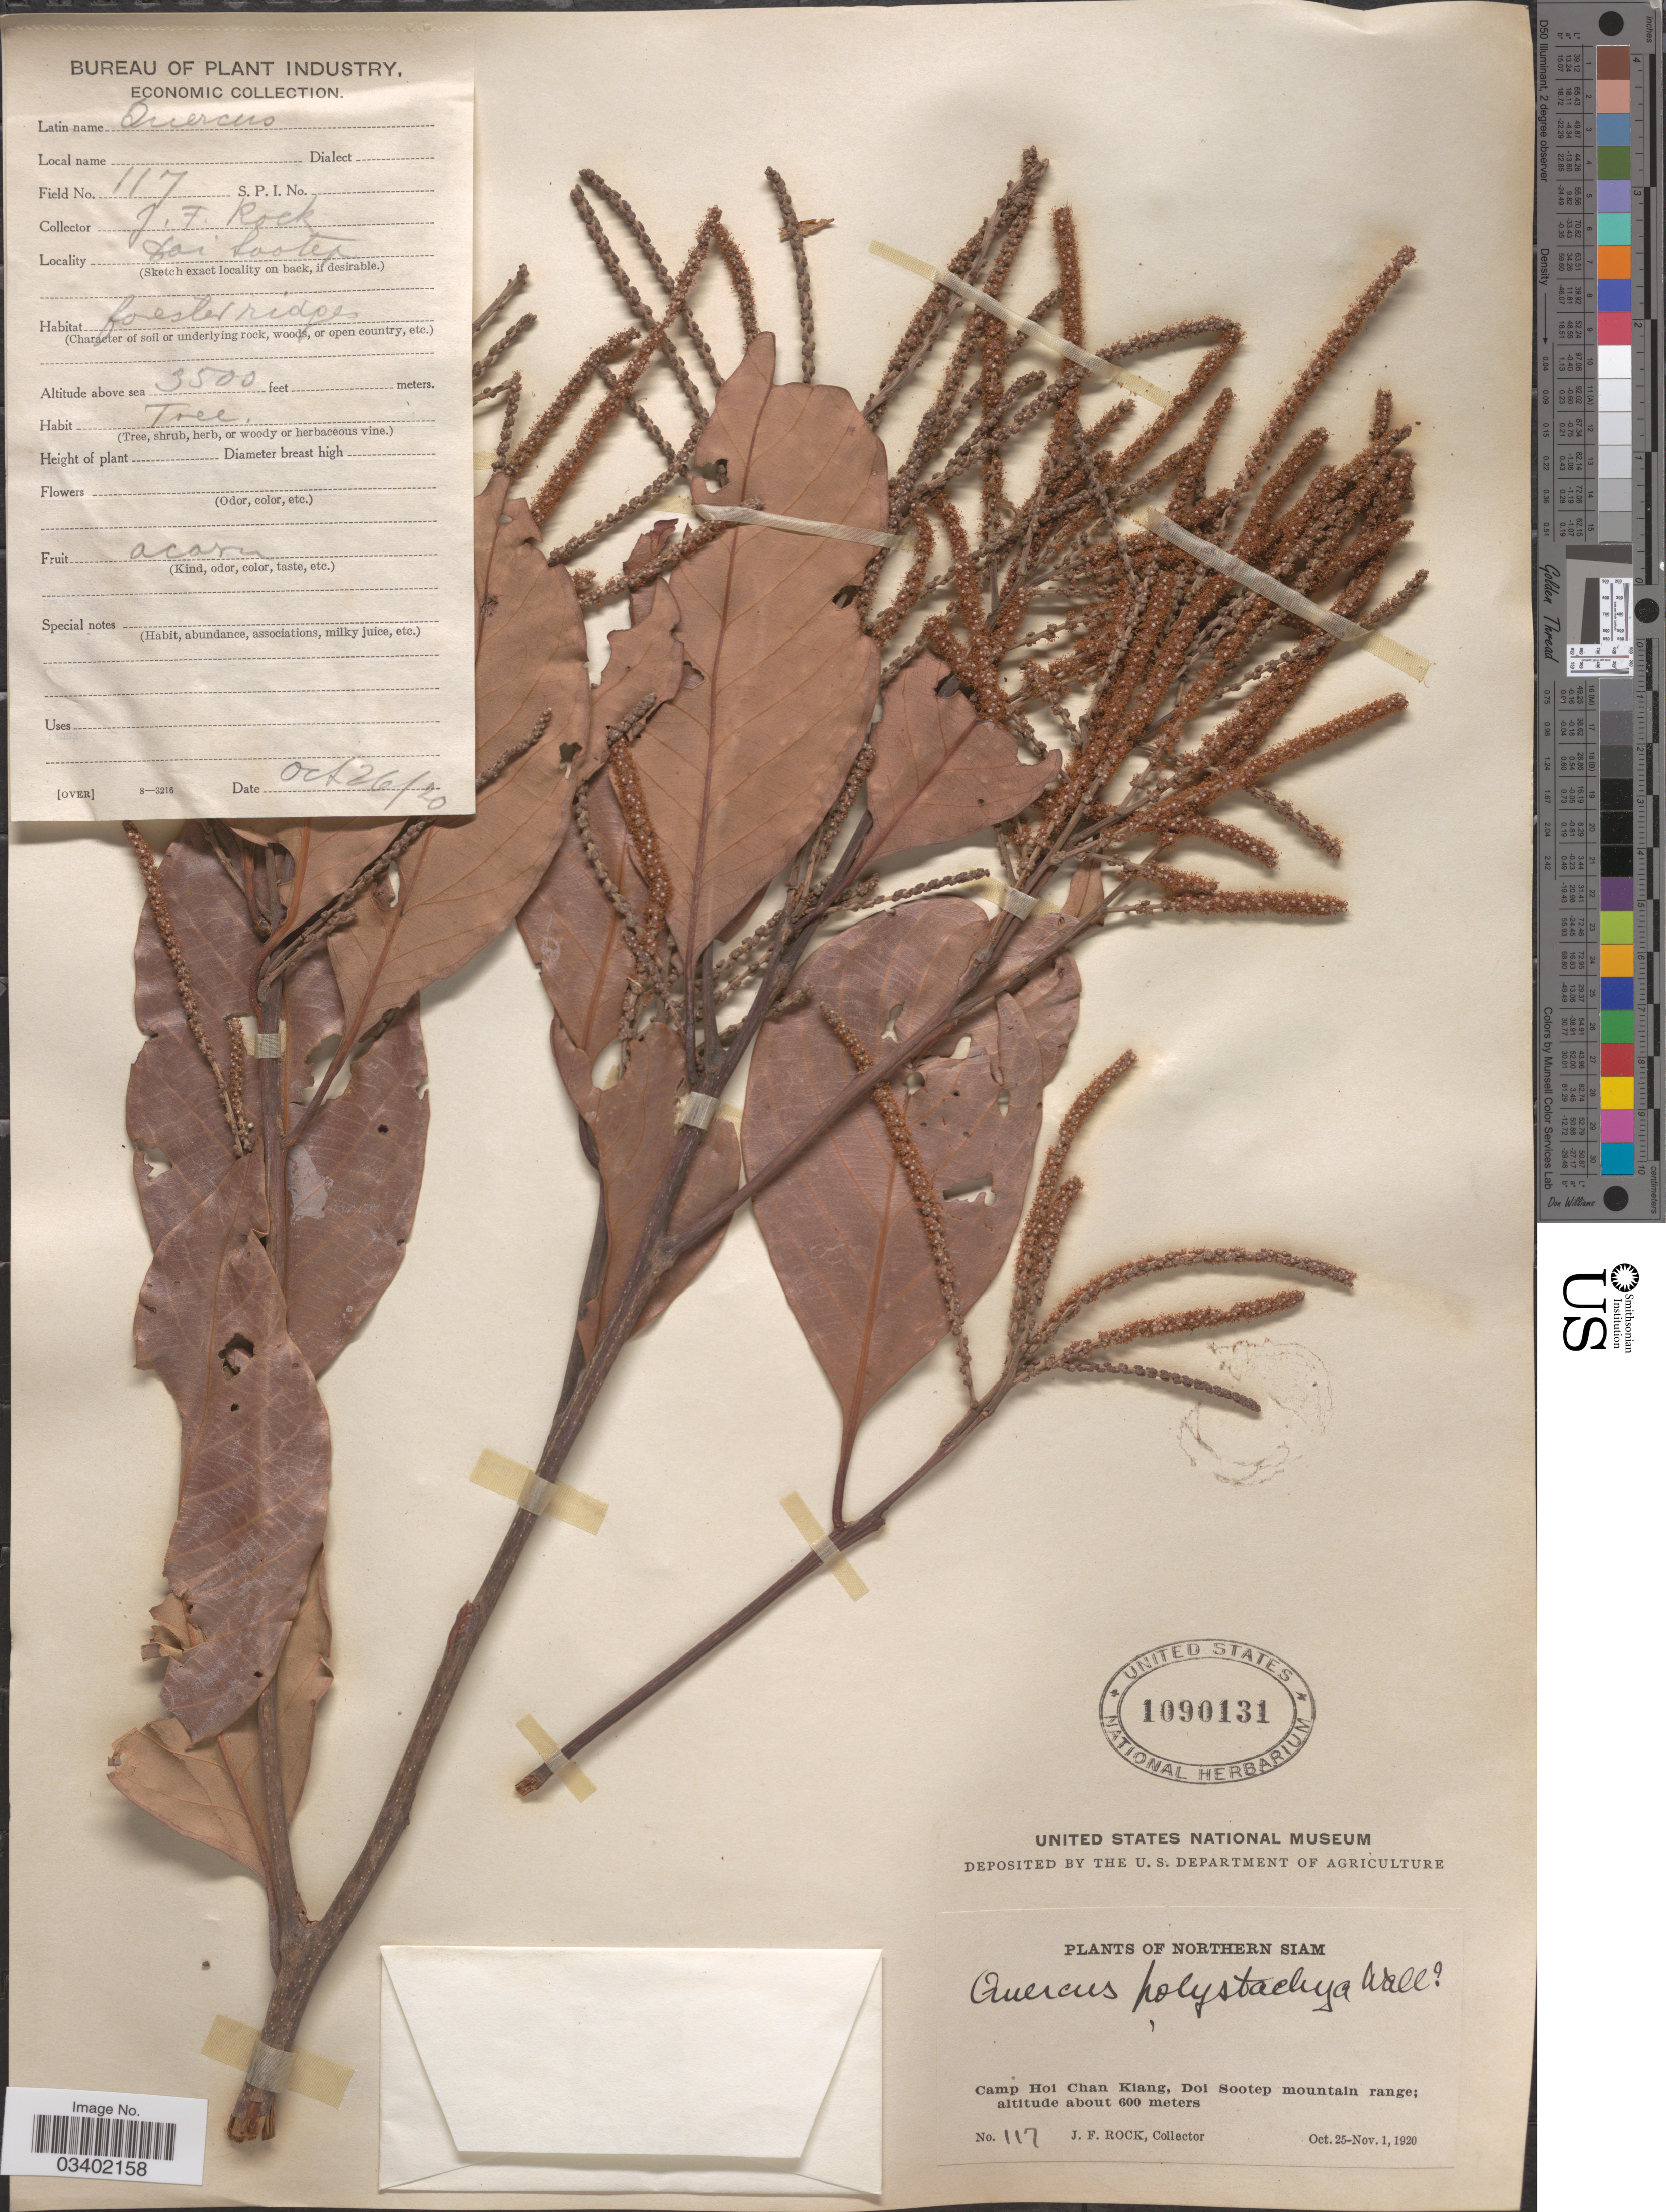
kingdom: Plantae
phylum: Tracheophyta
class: Magnoliopsida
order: Fagales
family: Fagaceae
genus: Lithocarpus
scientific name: Lithocarpus polystachyus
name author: (Wall. ex A. DC.) Rehder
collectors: J. Rock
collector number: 117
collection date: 1920-10-26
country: Thailand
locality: Doi Sootep. Northern Siam. Camp Hoi Chan Kiang, Doi Sootep mountain range.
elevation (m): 1067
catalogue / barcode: US 1090131